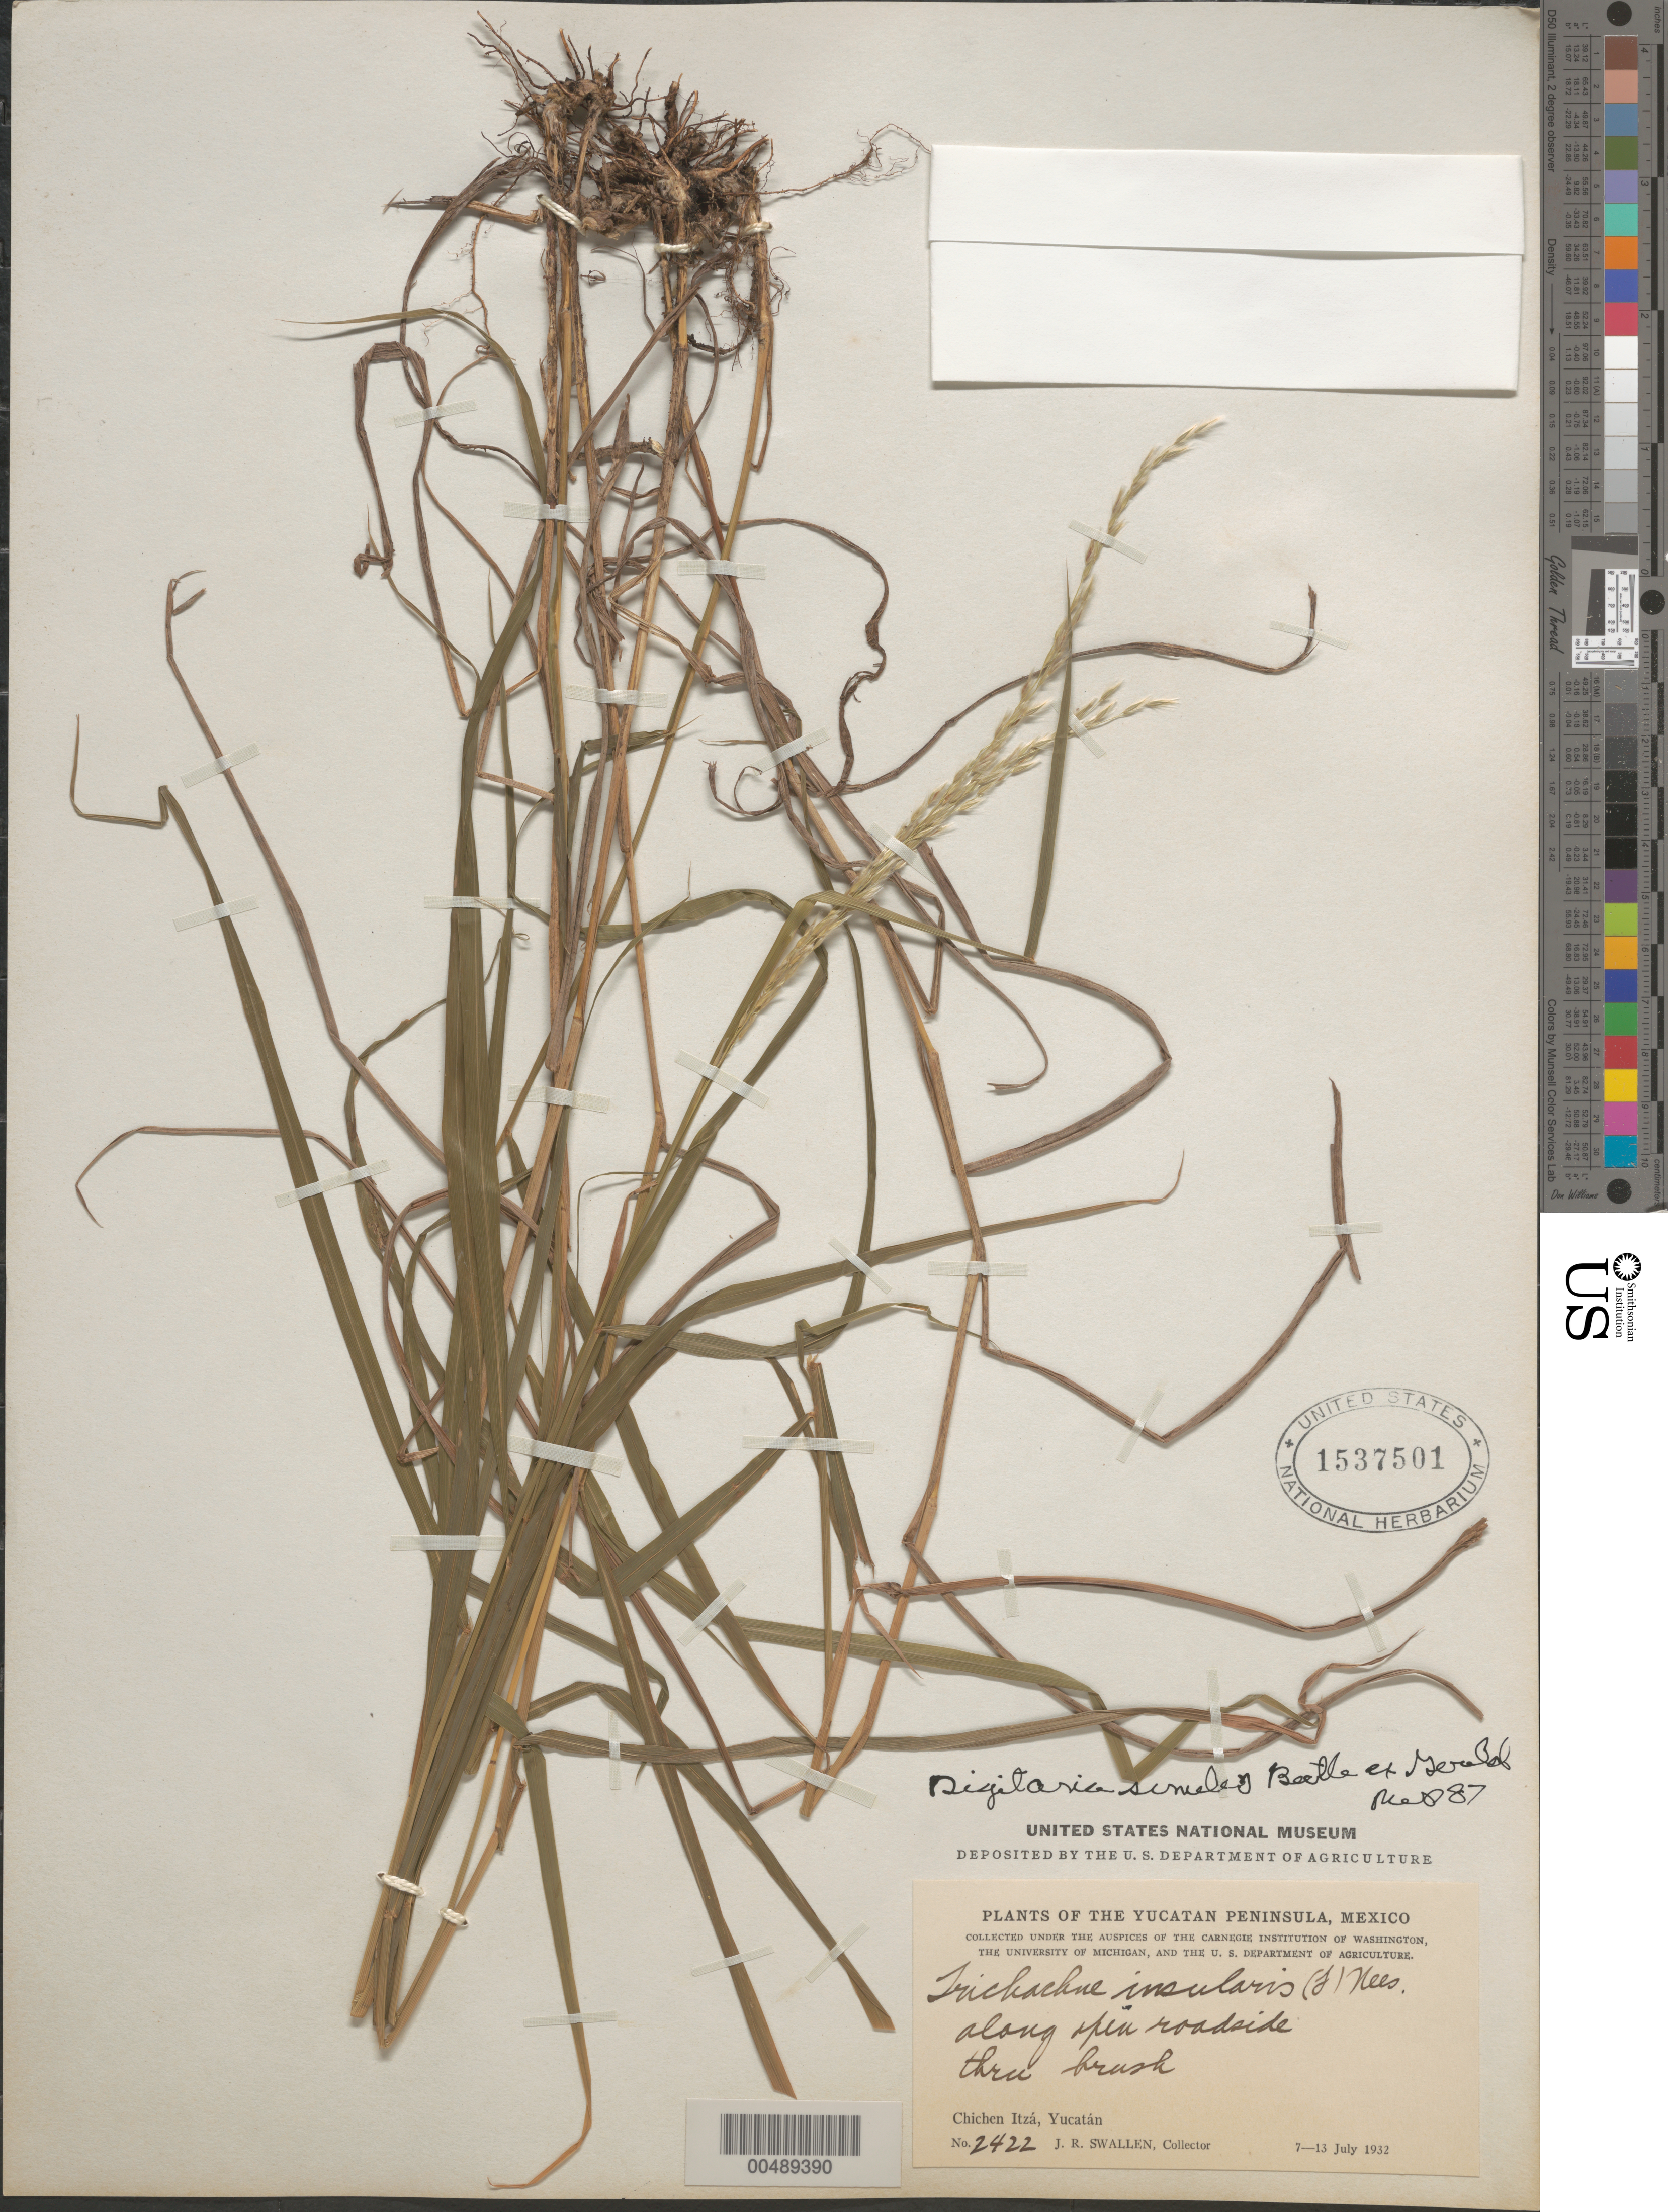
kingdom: Plantae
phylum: Tracheophyta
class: Liliopsida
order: Poales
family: Poaceae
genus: Digitaria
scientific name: Digitaria similis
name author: Beetle ex Gould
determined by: Pohl, R. W.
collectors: J. R. Swallen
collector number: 2422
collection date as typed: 7 Jul 1932 to 13 Jul 1932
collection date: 1932-07-07/1932-07-13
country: Mexico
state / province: Yucatan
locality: Chichen Itzá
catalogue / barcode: US 1537501